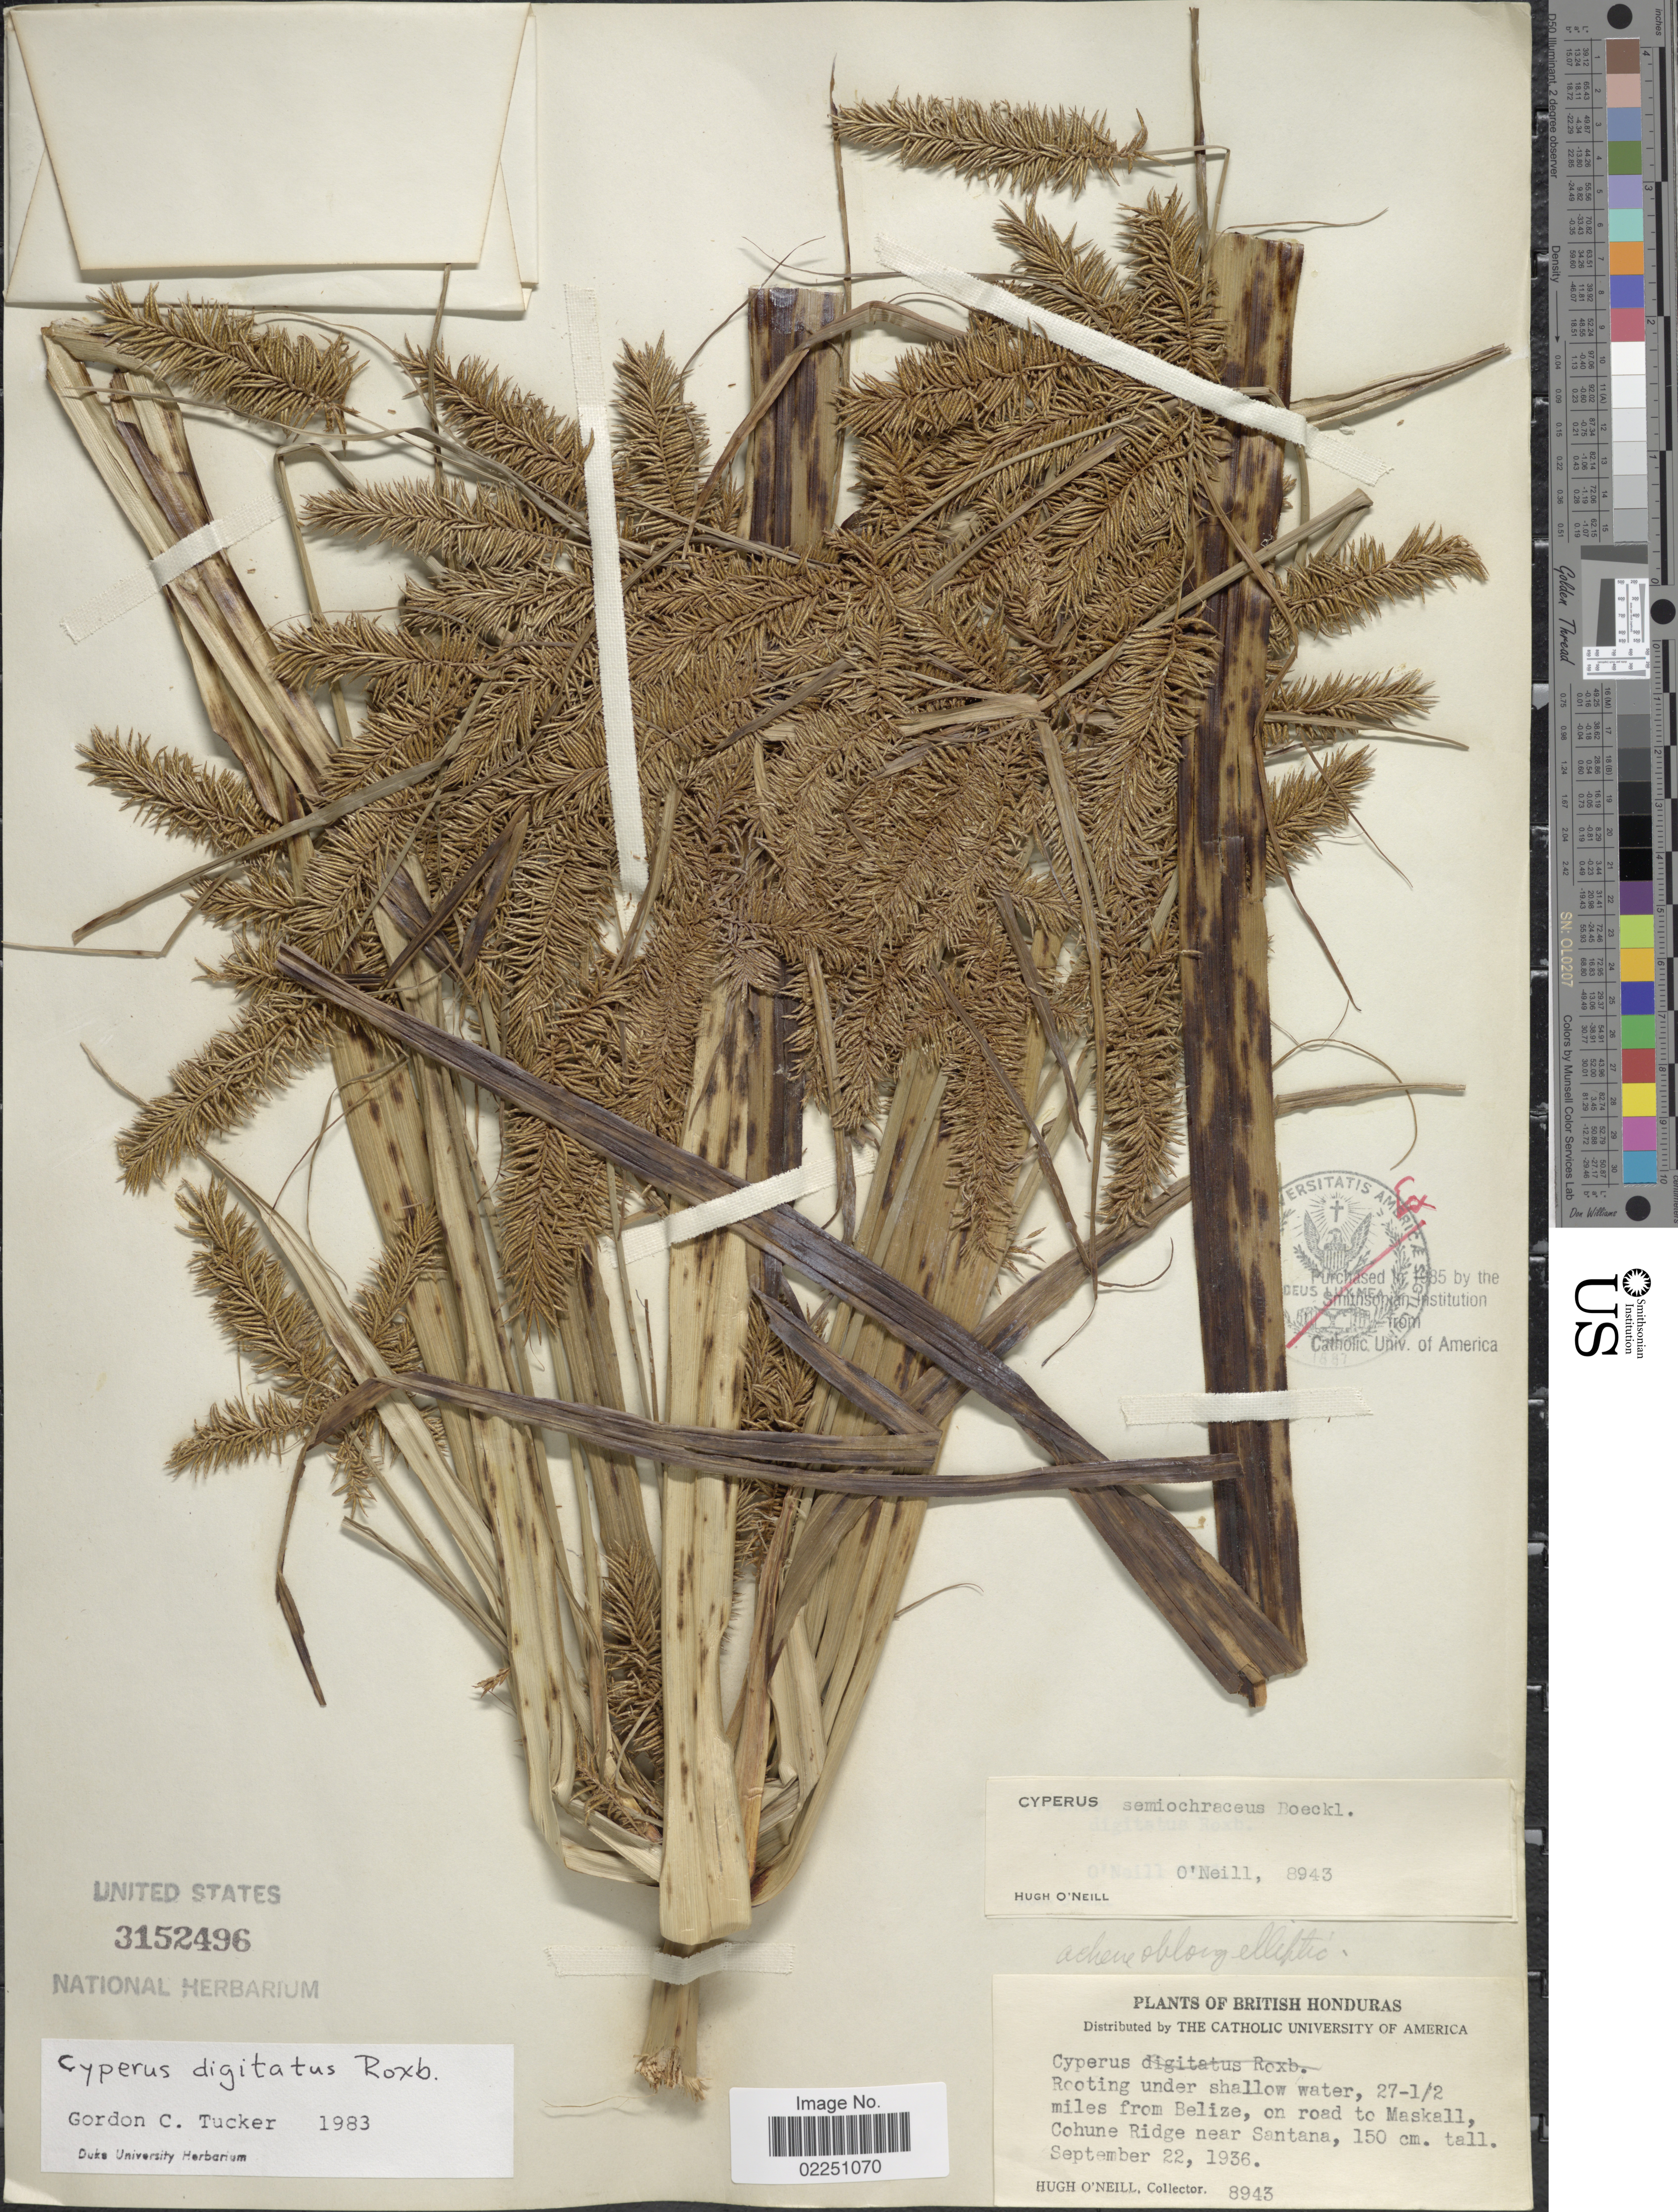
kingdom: Plantae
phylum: Tracheophyta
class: Liliopsida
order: Poales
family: Cyperaceae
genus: Cyperus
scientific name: Cyperus digitatus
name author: Roxb.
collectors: H. O'Neill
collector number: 8943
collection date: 1936-09-22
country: Belize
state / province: Belize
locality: Brirish Honduras. 27-1/2 miles from Belize, on road to Maskall, Cohune Ridge near Santana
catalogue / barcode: US 3152496